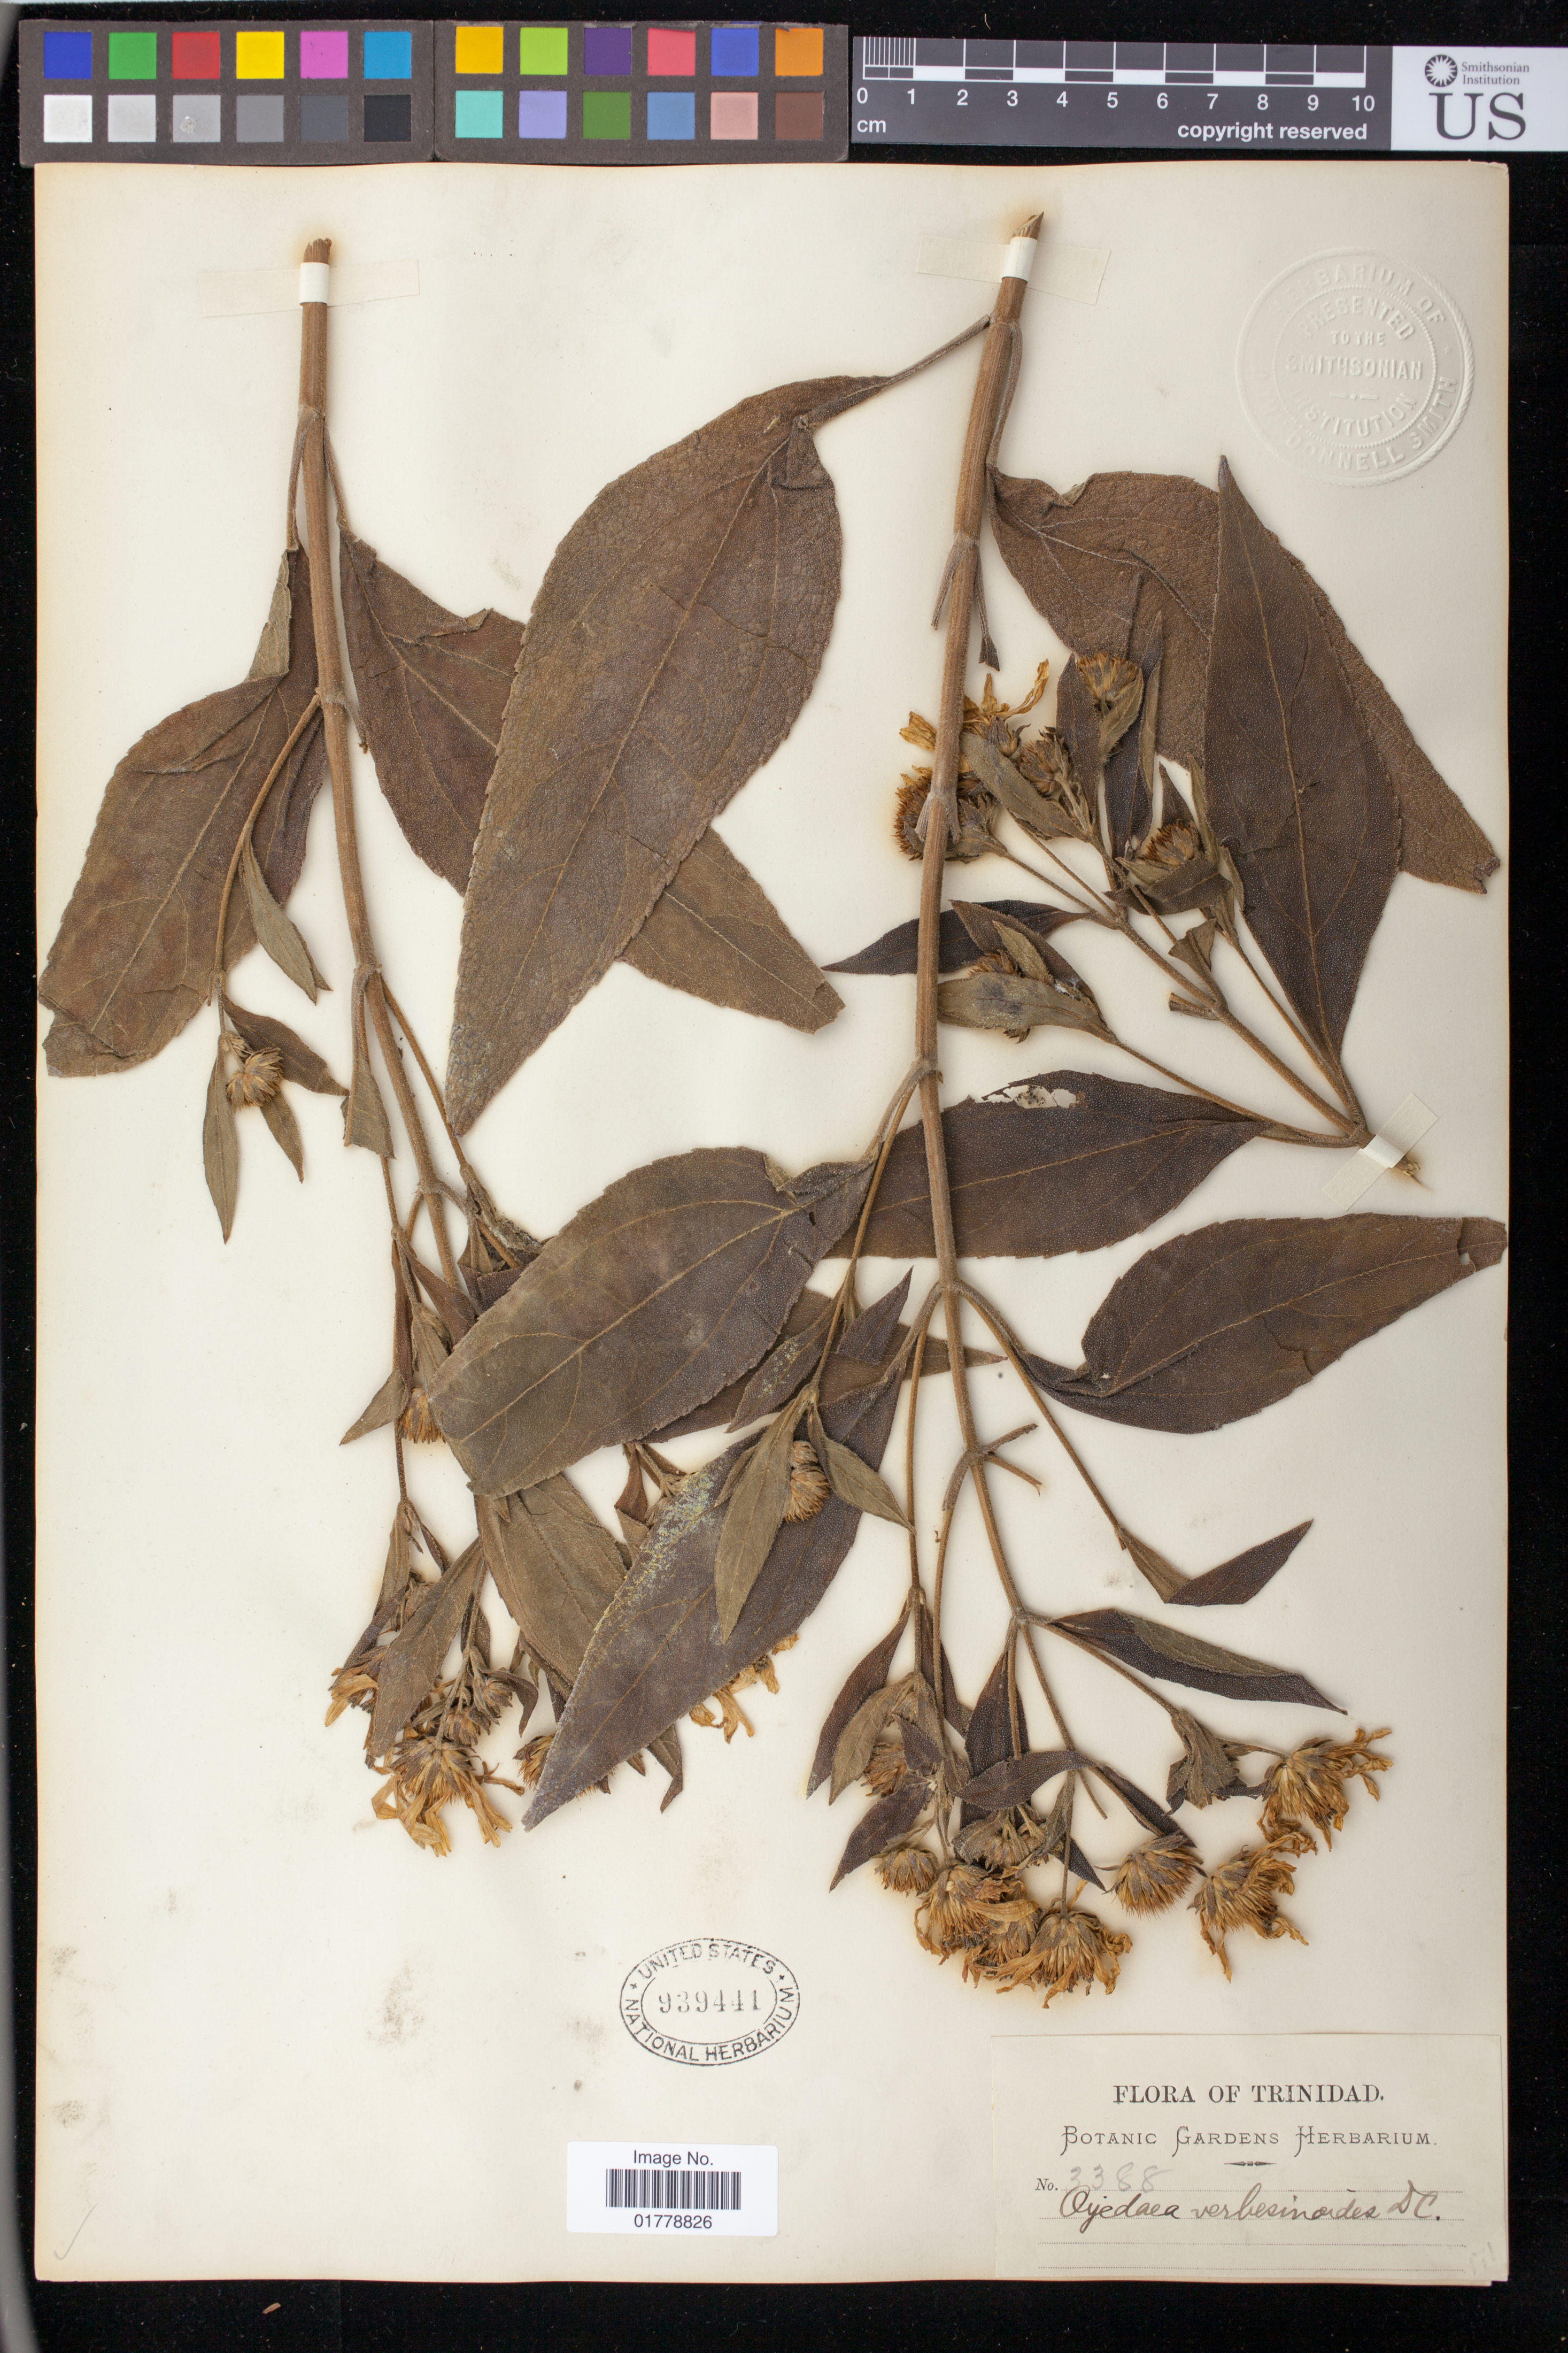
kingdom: Plantae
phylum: Tracheophyta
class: Magnoliopsida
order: Asterales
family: Asteraceae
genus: Oyedaea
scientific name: Oyedaea verbesinoides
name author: DC.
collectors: ex herb. Botanic Gardens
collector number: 3388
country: Trinidad and Tobago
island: Trinidad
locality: Trinidad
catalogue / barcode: US 939441